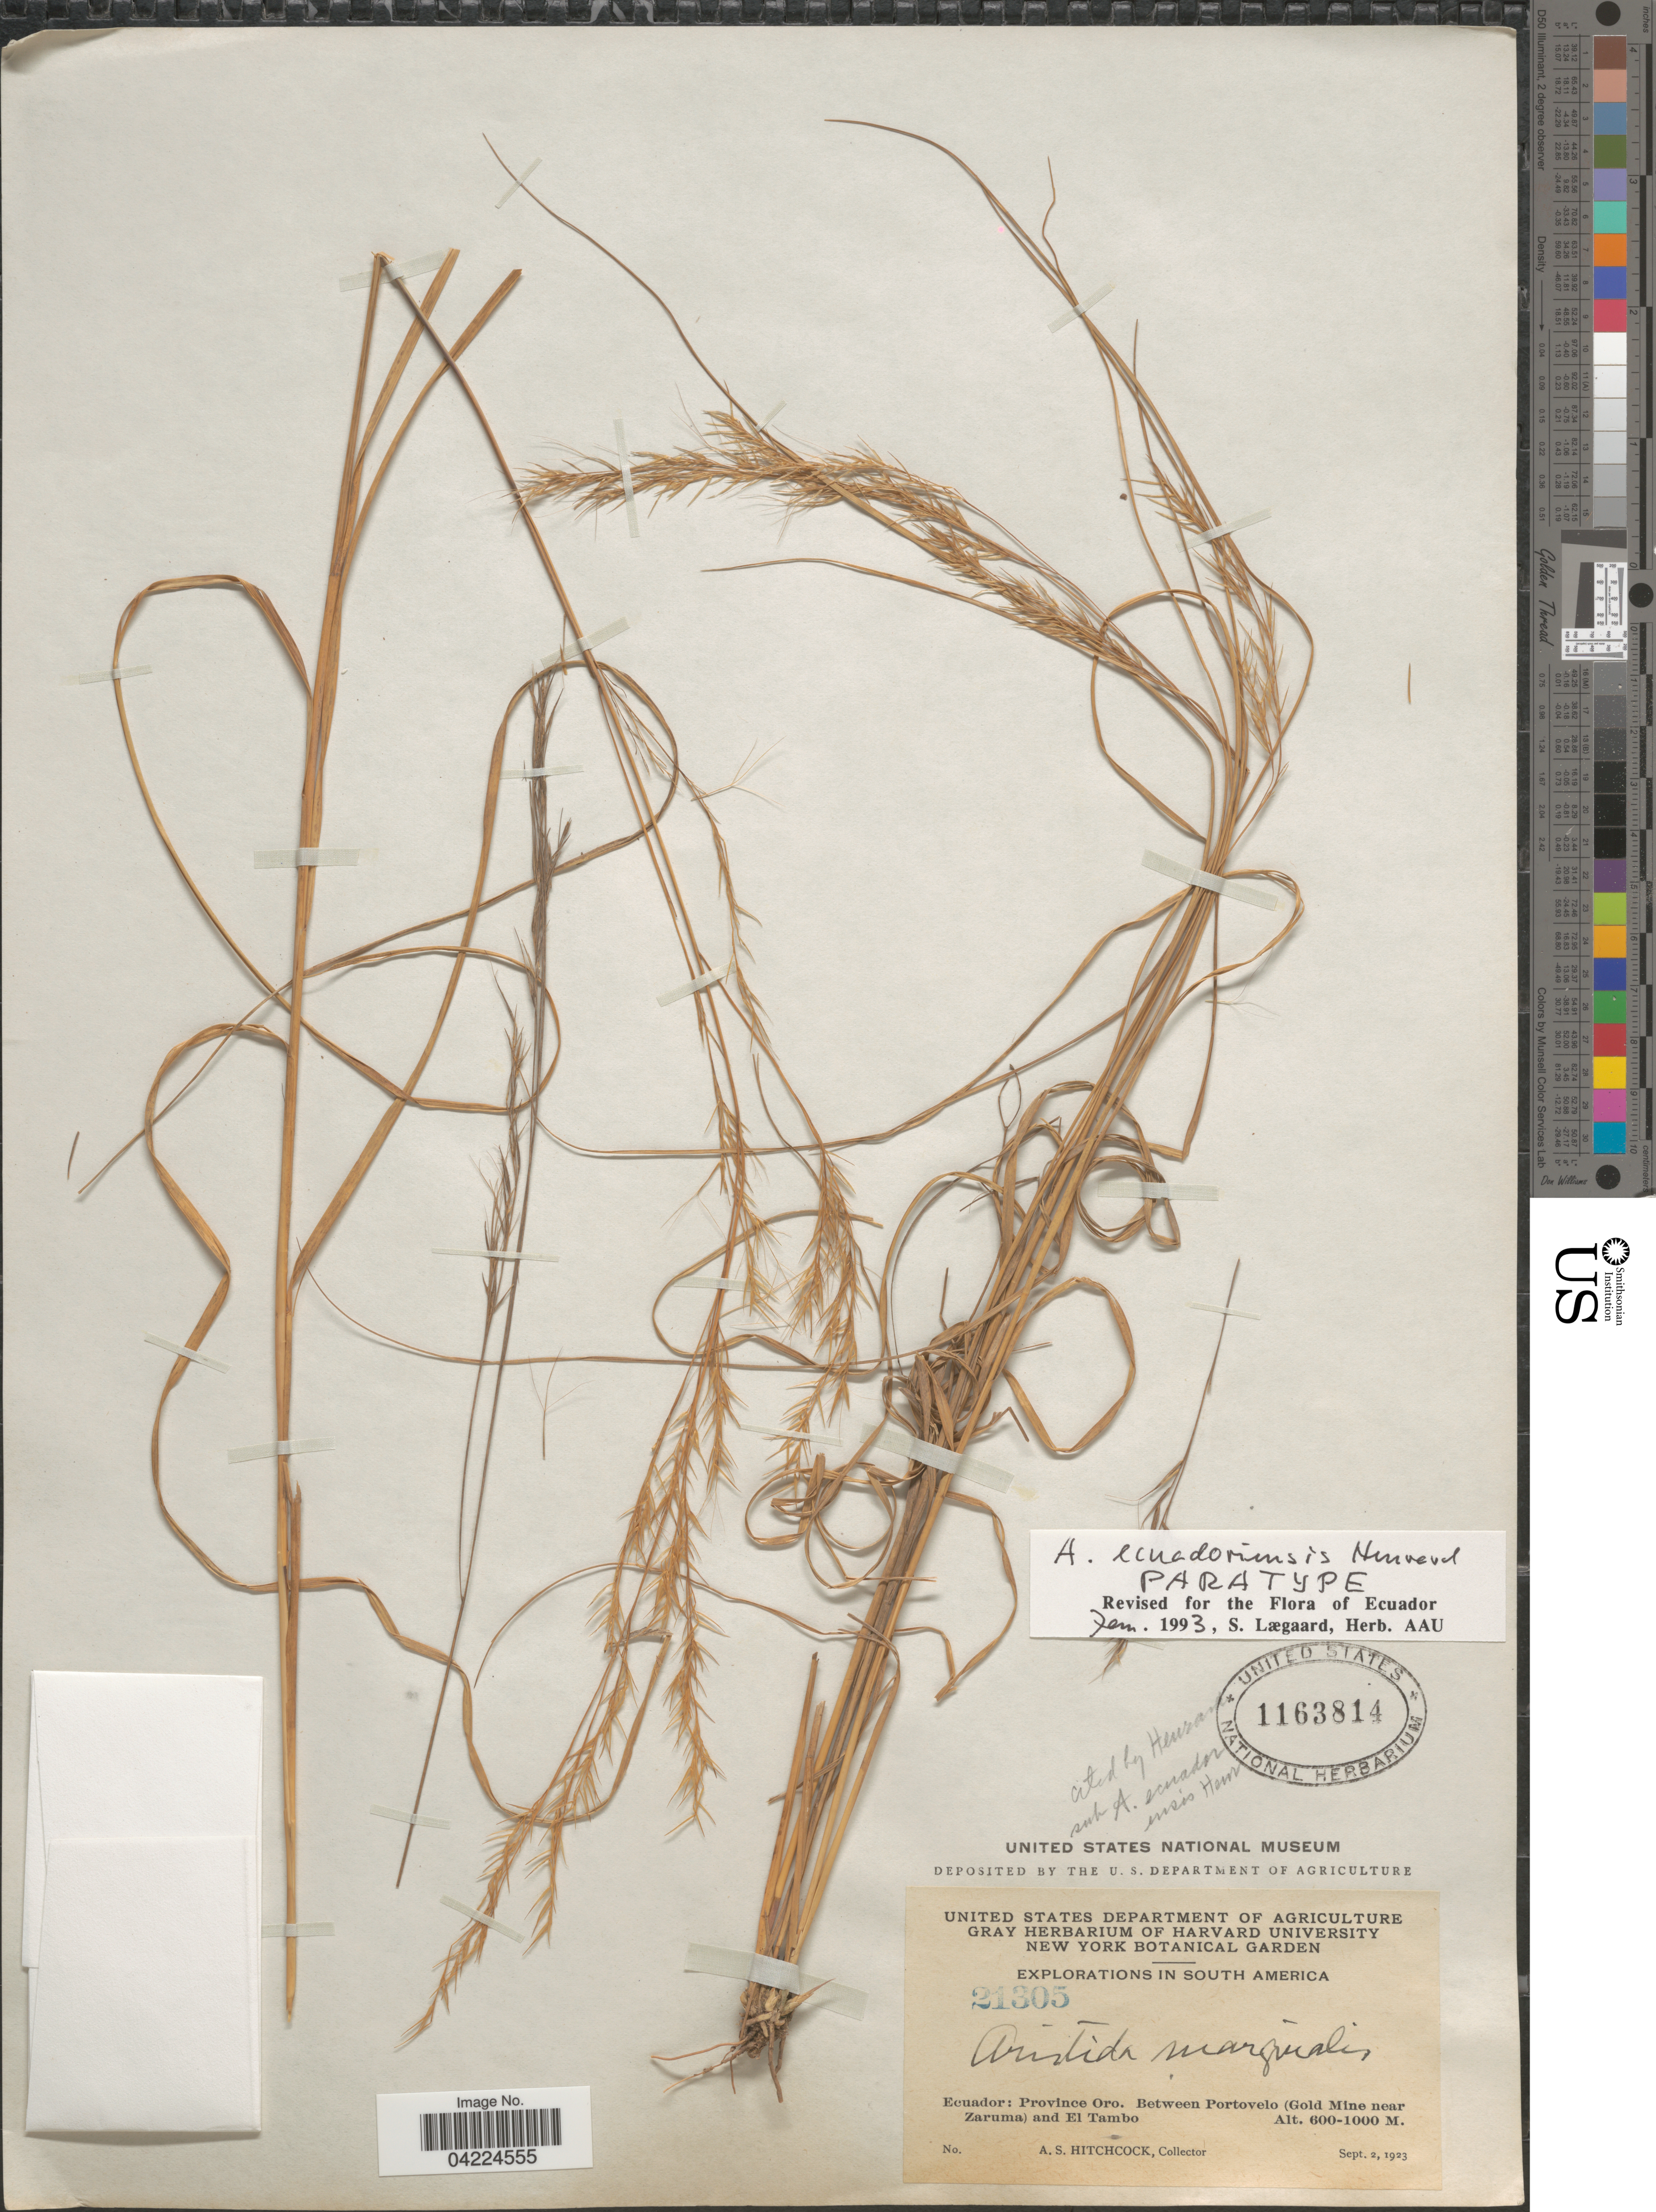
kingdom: Plantae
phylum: Tracheophyta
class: Liliopsida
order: Poales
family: Poaceae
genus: Aristida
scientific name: Aristida ecuadoriensis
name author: Henr.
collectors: A. S. Hitchcock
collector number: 21305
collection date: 1923-09-02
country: Ecuador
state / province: El Oro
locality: Explorations in South America. Province Oro. Between Portovelo (Gold Mine near Zaruma) and El Tambo.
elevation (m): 600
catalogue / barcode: US 1163814